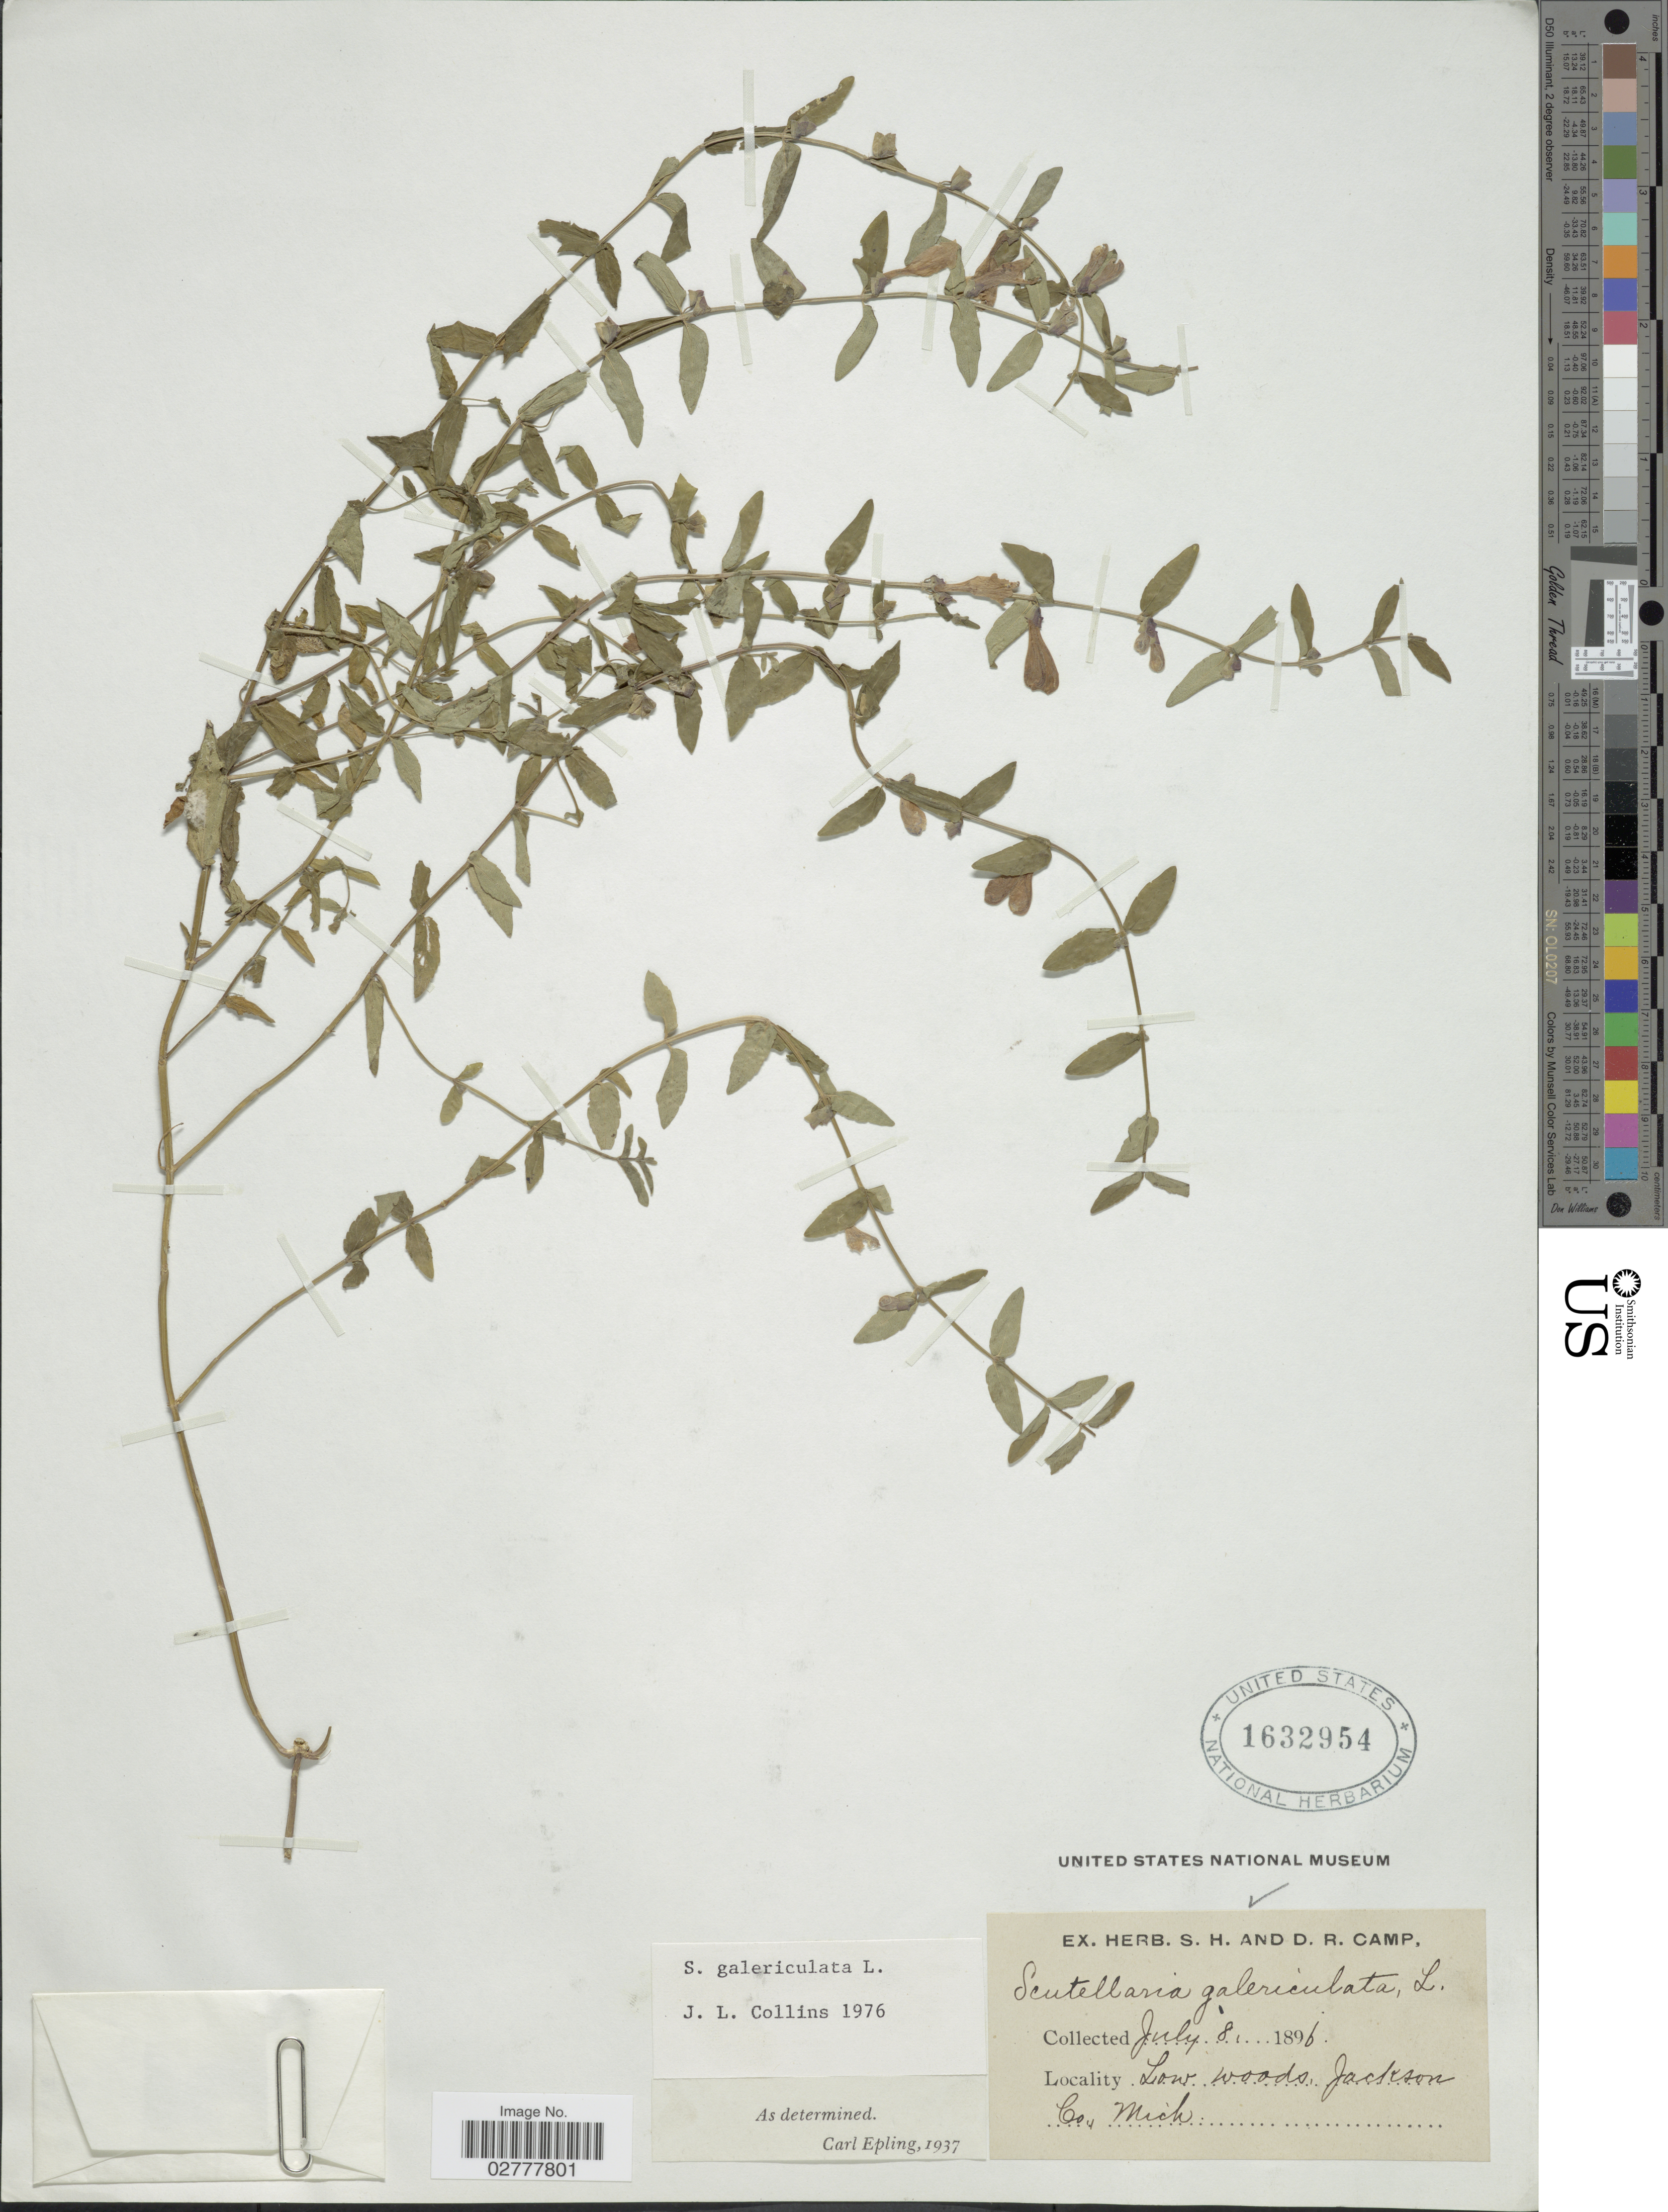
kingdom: Plantae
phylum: Tracheophyta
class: Magnoliopsida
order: Lamiales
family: Lamiaceae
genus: Scutellaria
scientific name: Scutellaria galericulata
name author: L.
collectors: ex herb. S. H and D. R. Camp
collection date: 1896-07-08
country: United States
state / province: Michigan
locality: Low woods Jackson Co.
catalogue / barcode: US 1632954